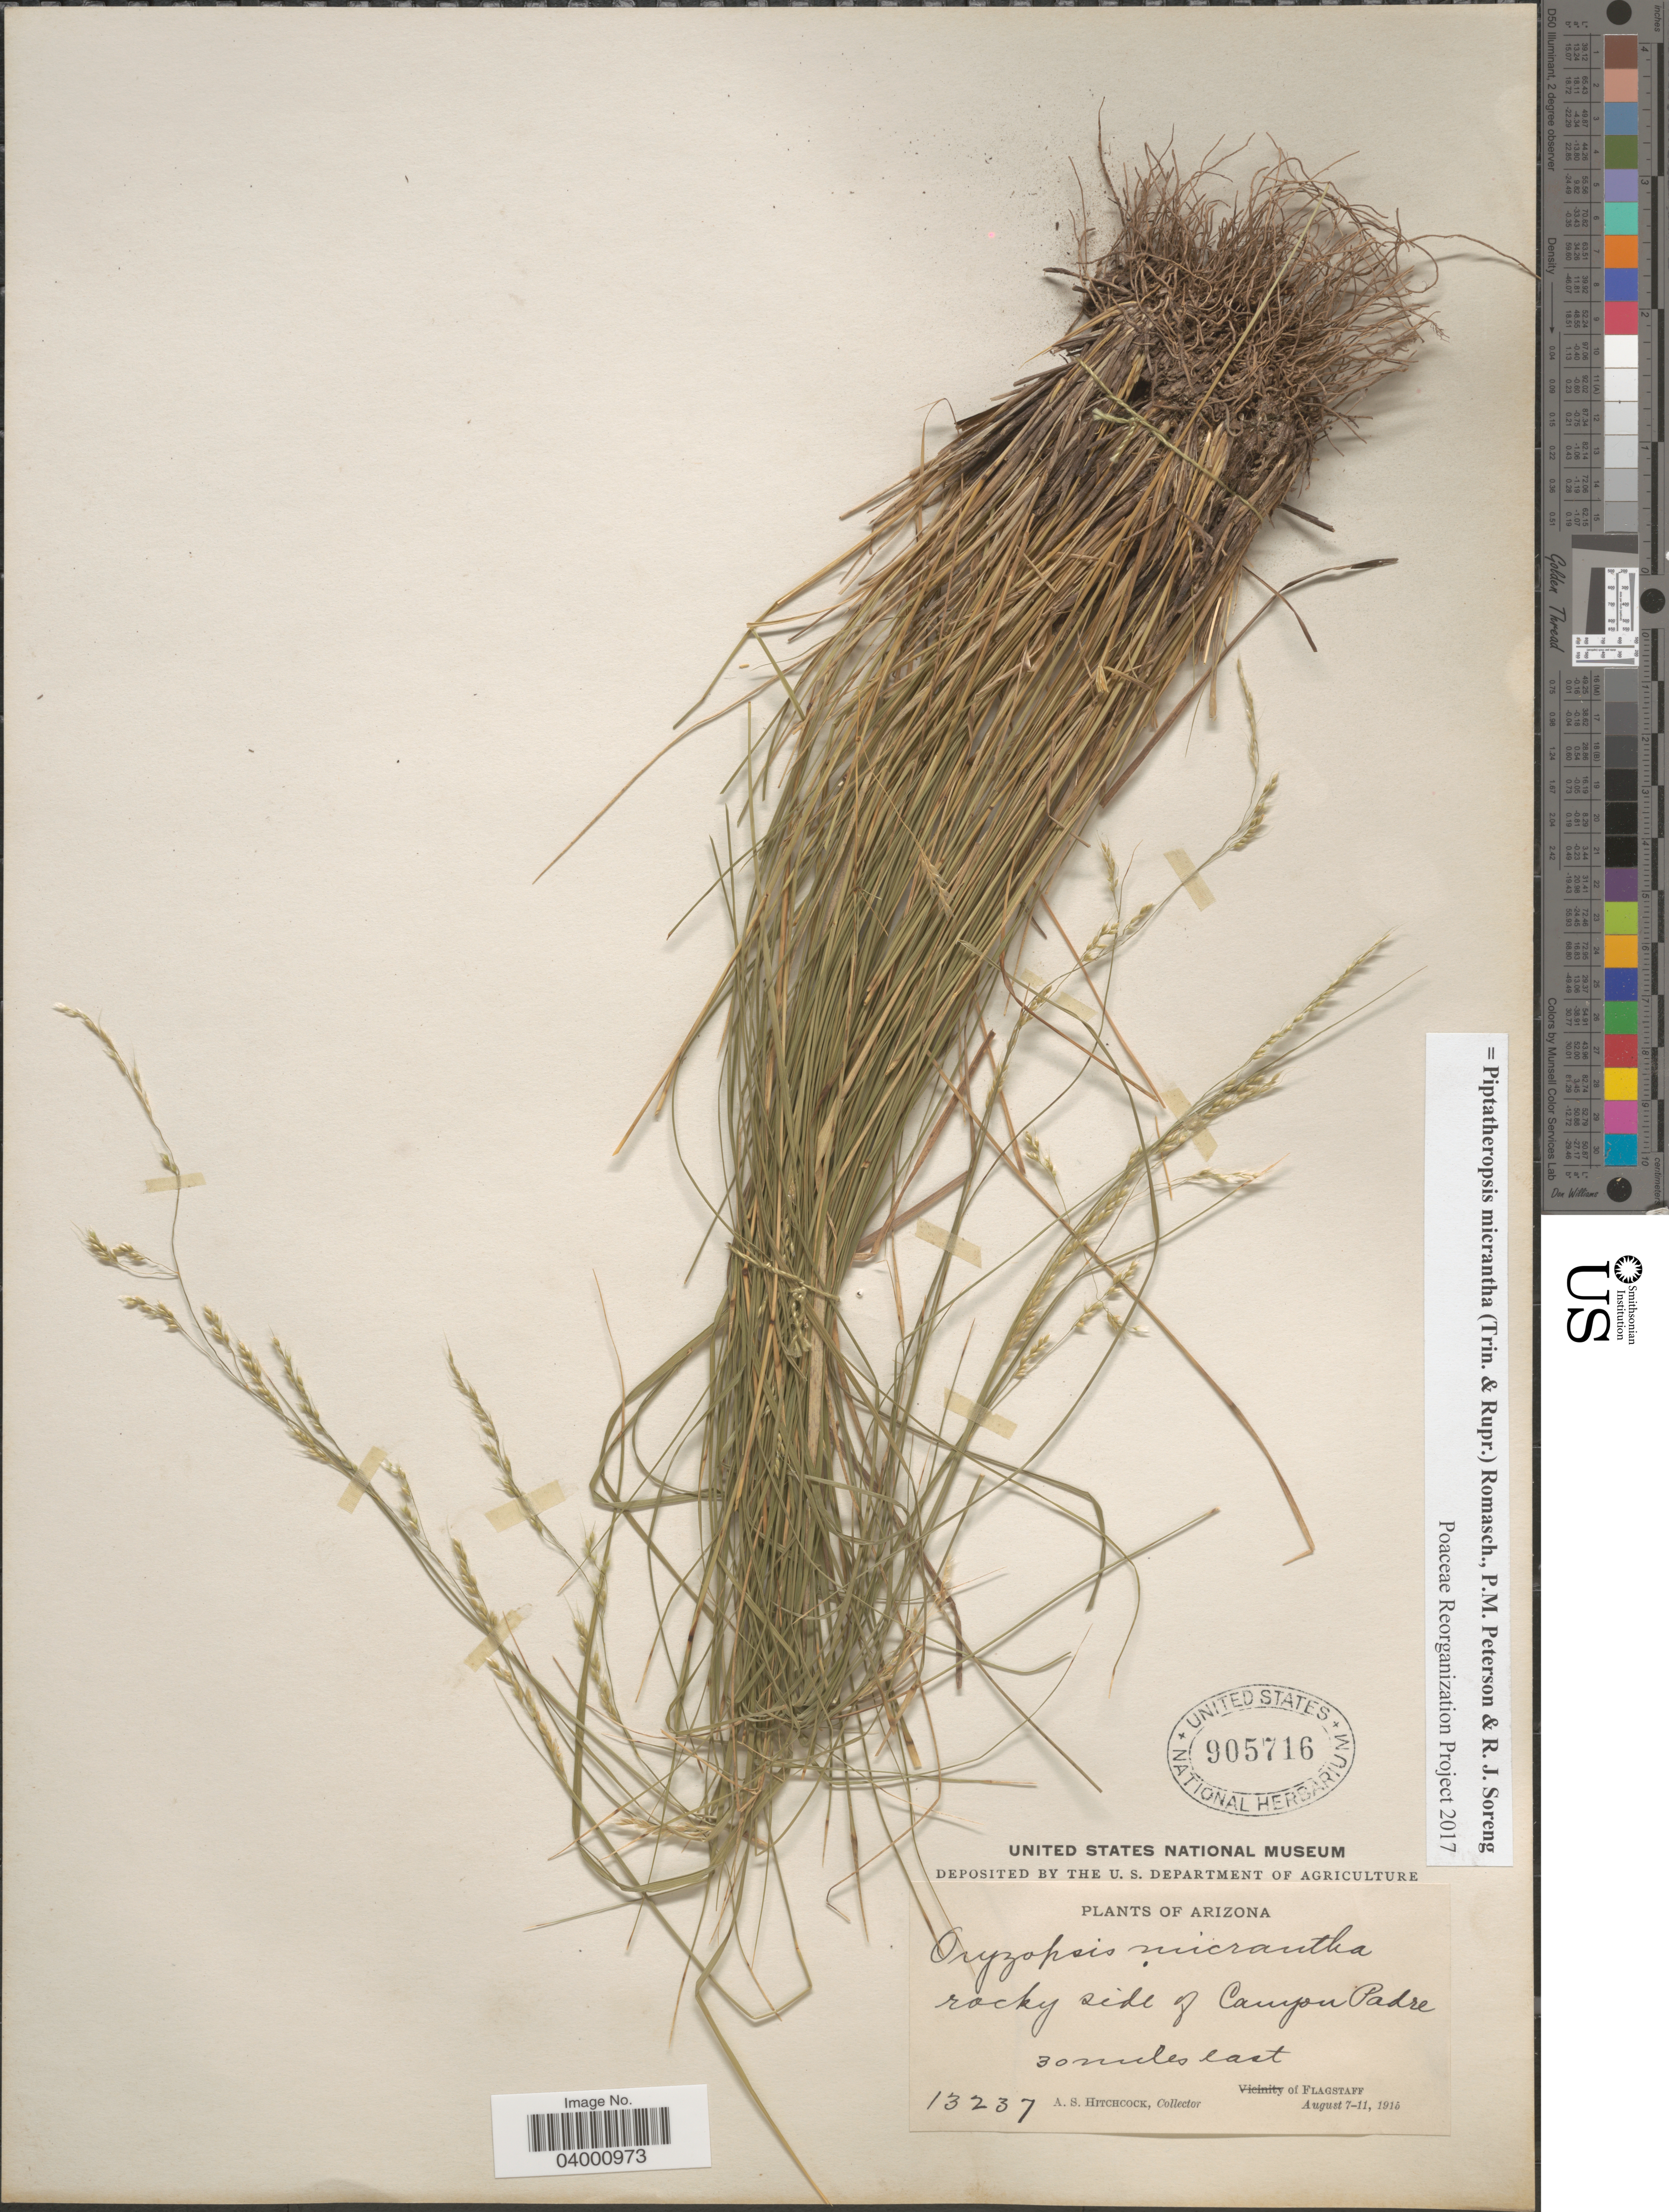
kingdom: Plantae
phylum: Tracheophyta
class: Liliopsida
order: Poales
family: Poaceae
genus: Piptatheropsis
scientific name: Piptatheropsis micrantha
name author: (Trin. & Rupr.) Romasch.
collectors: A. S. Hitchcock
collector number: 13237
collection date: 1915-08-07/1915-08-11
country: United States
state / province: Arizona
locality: Rocky side of Canyon Padre. 30 miles east of Flagstaff.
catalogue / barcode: US 905716